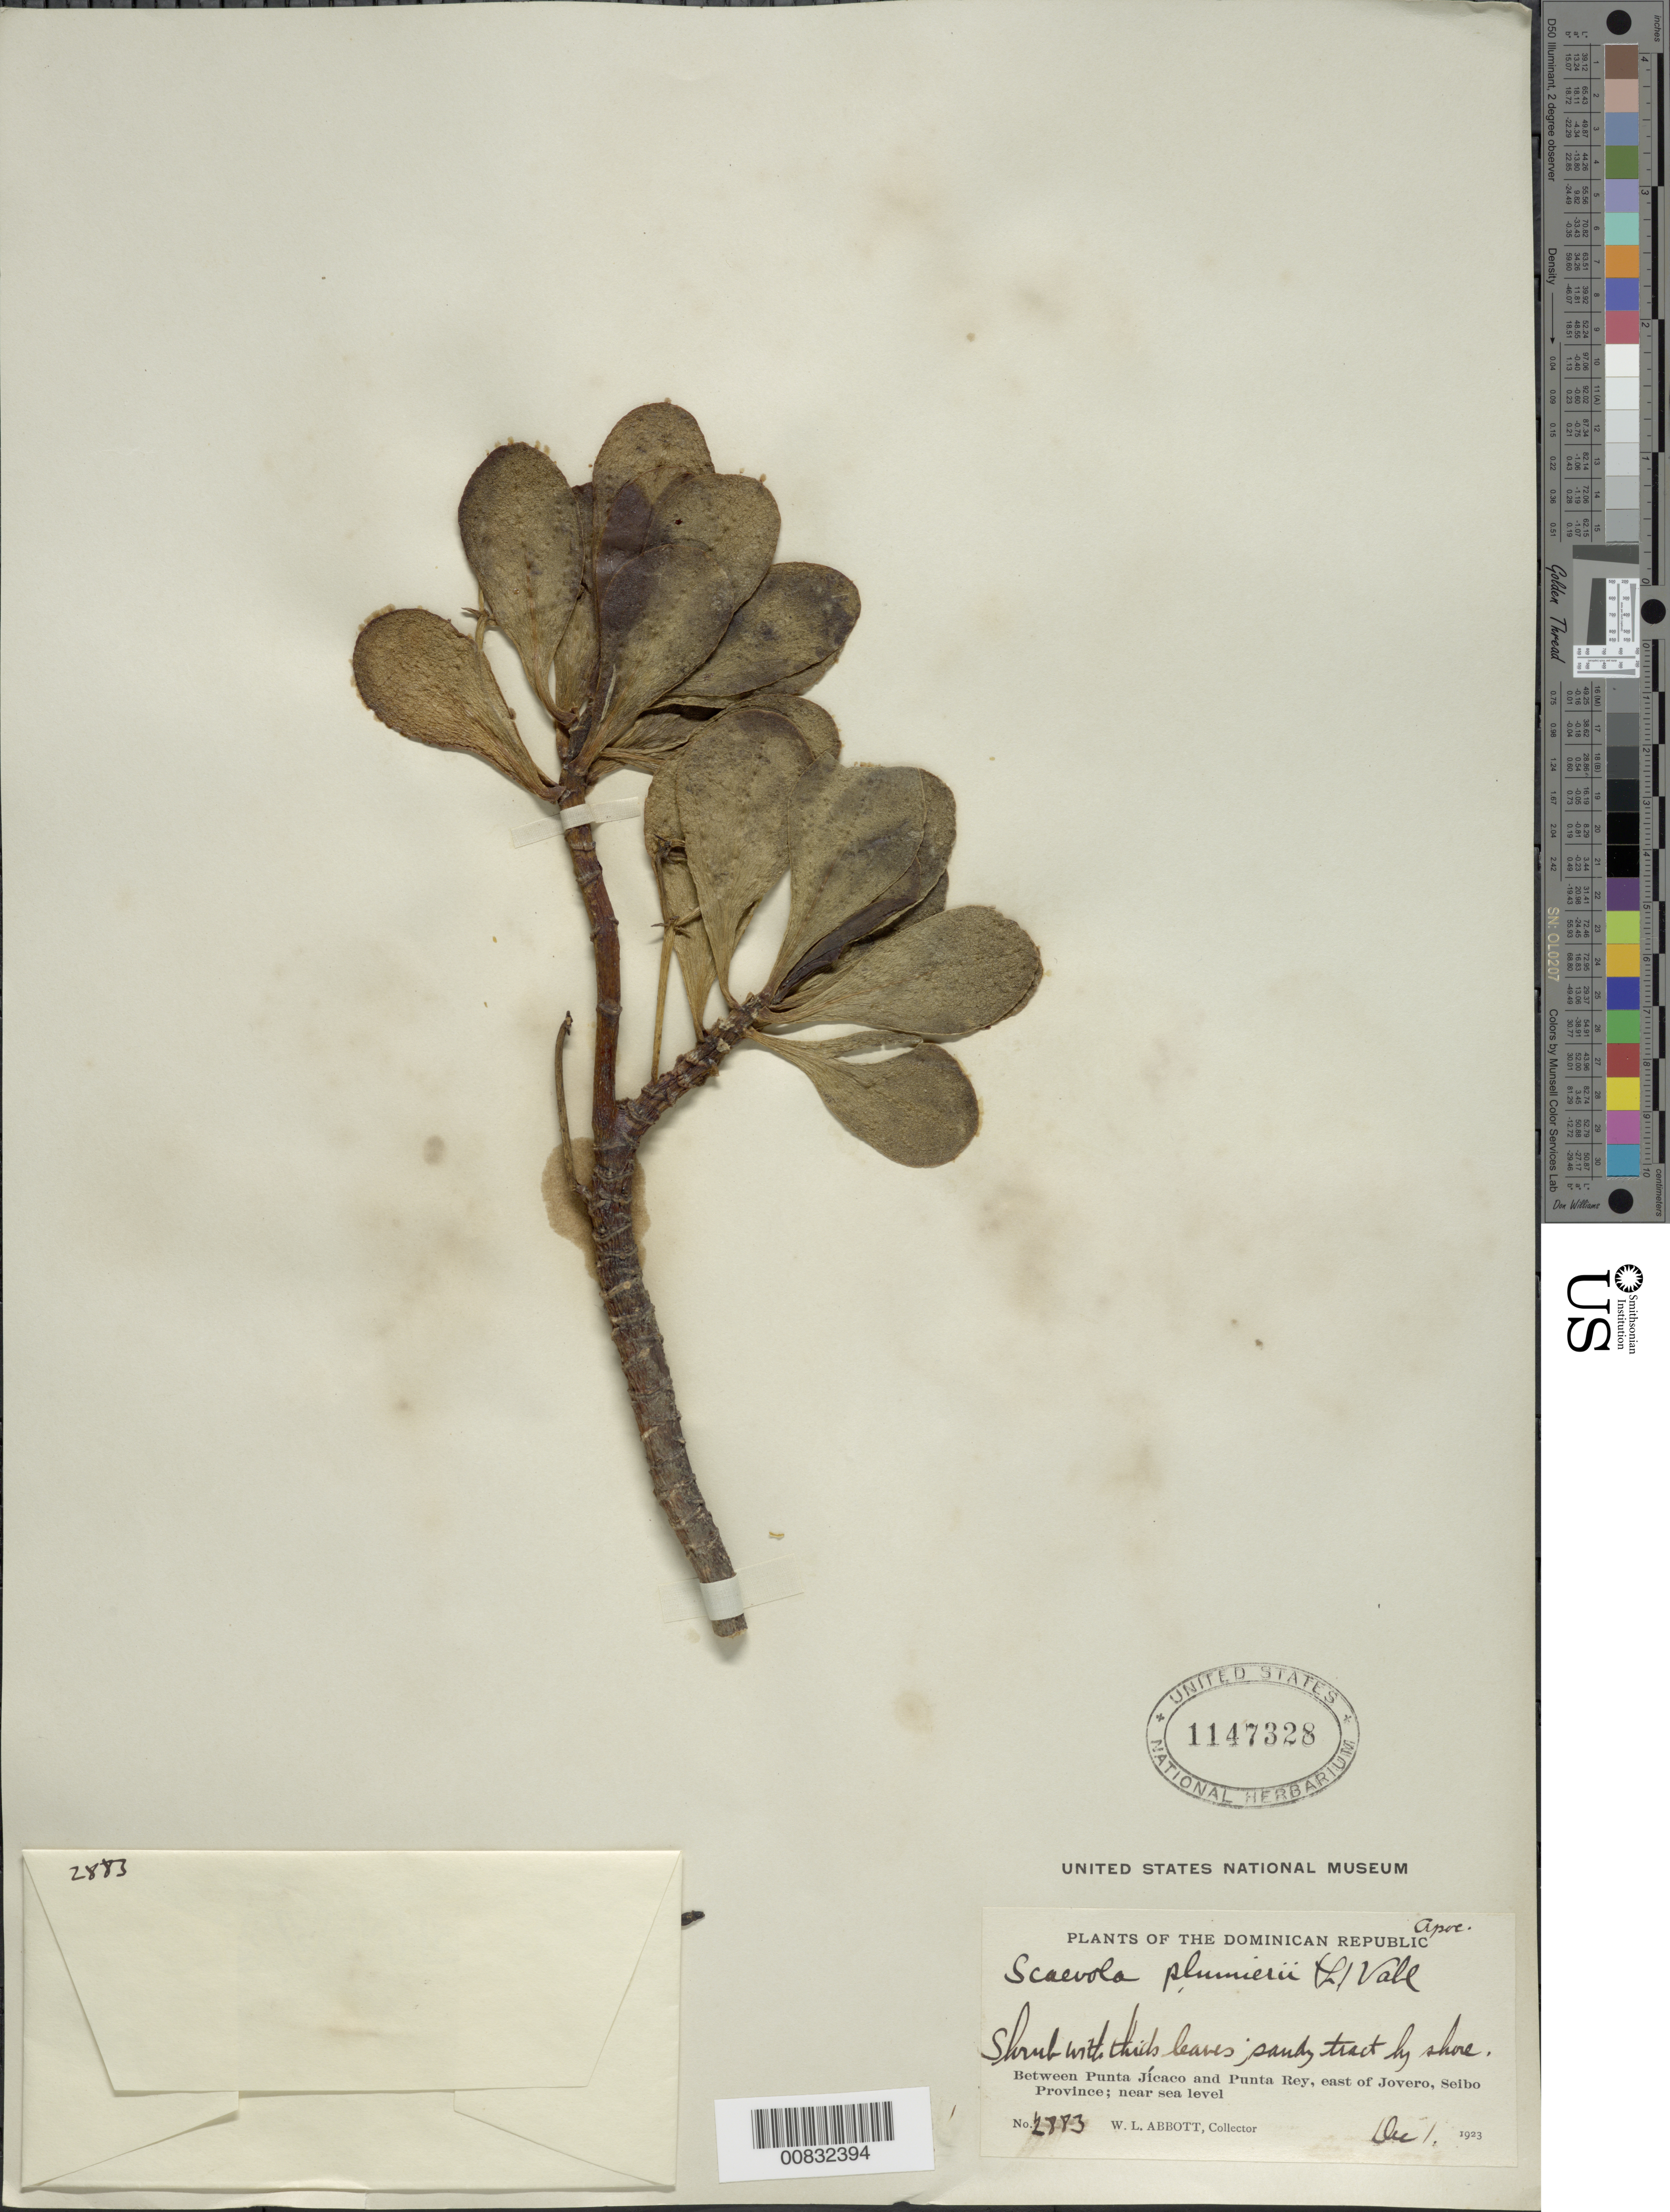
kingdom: Plantae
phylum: Tracheophyta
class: Magnoliopsida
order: Asterales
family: Goodeniaceae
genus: Scaevola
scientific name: Scaevola plumieri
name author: (L.) Vahl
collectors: W. L. Abbott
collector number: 2883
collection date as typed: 01 Dec 1923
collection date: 1923-12-01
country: Dominican Republic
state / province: El Seibo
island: Hispaniola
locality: Between Punta Jícaco and Punta Rey, E of Jovero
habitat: Sandy tract by shore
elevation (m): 0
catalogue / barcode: US 1147328